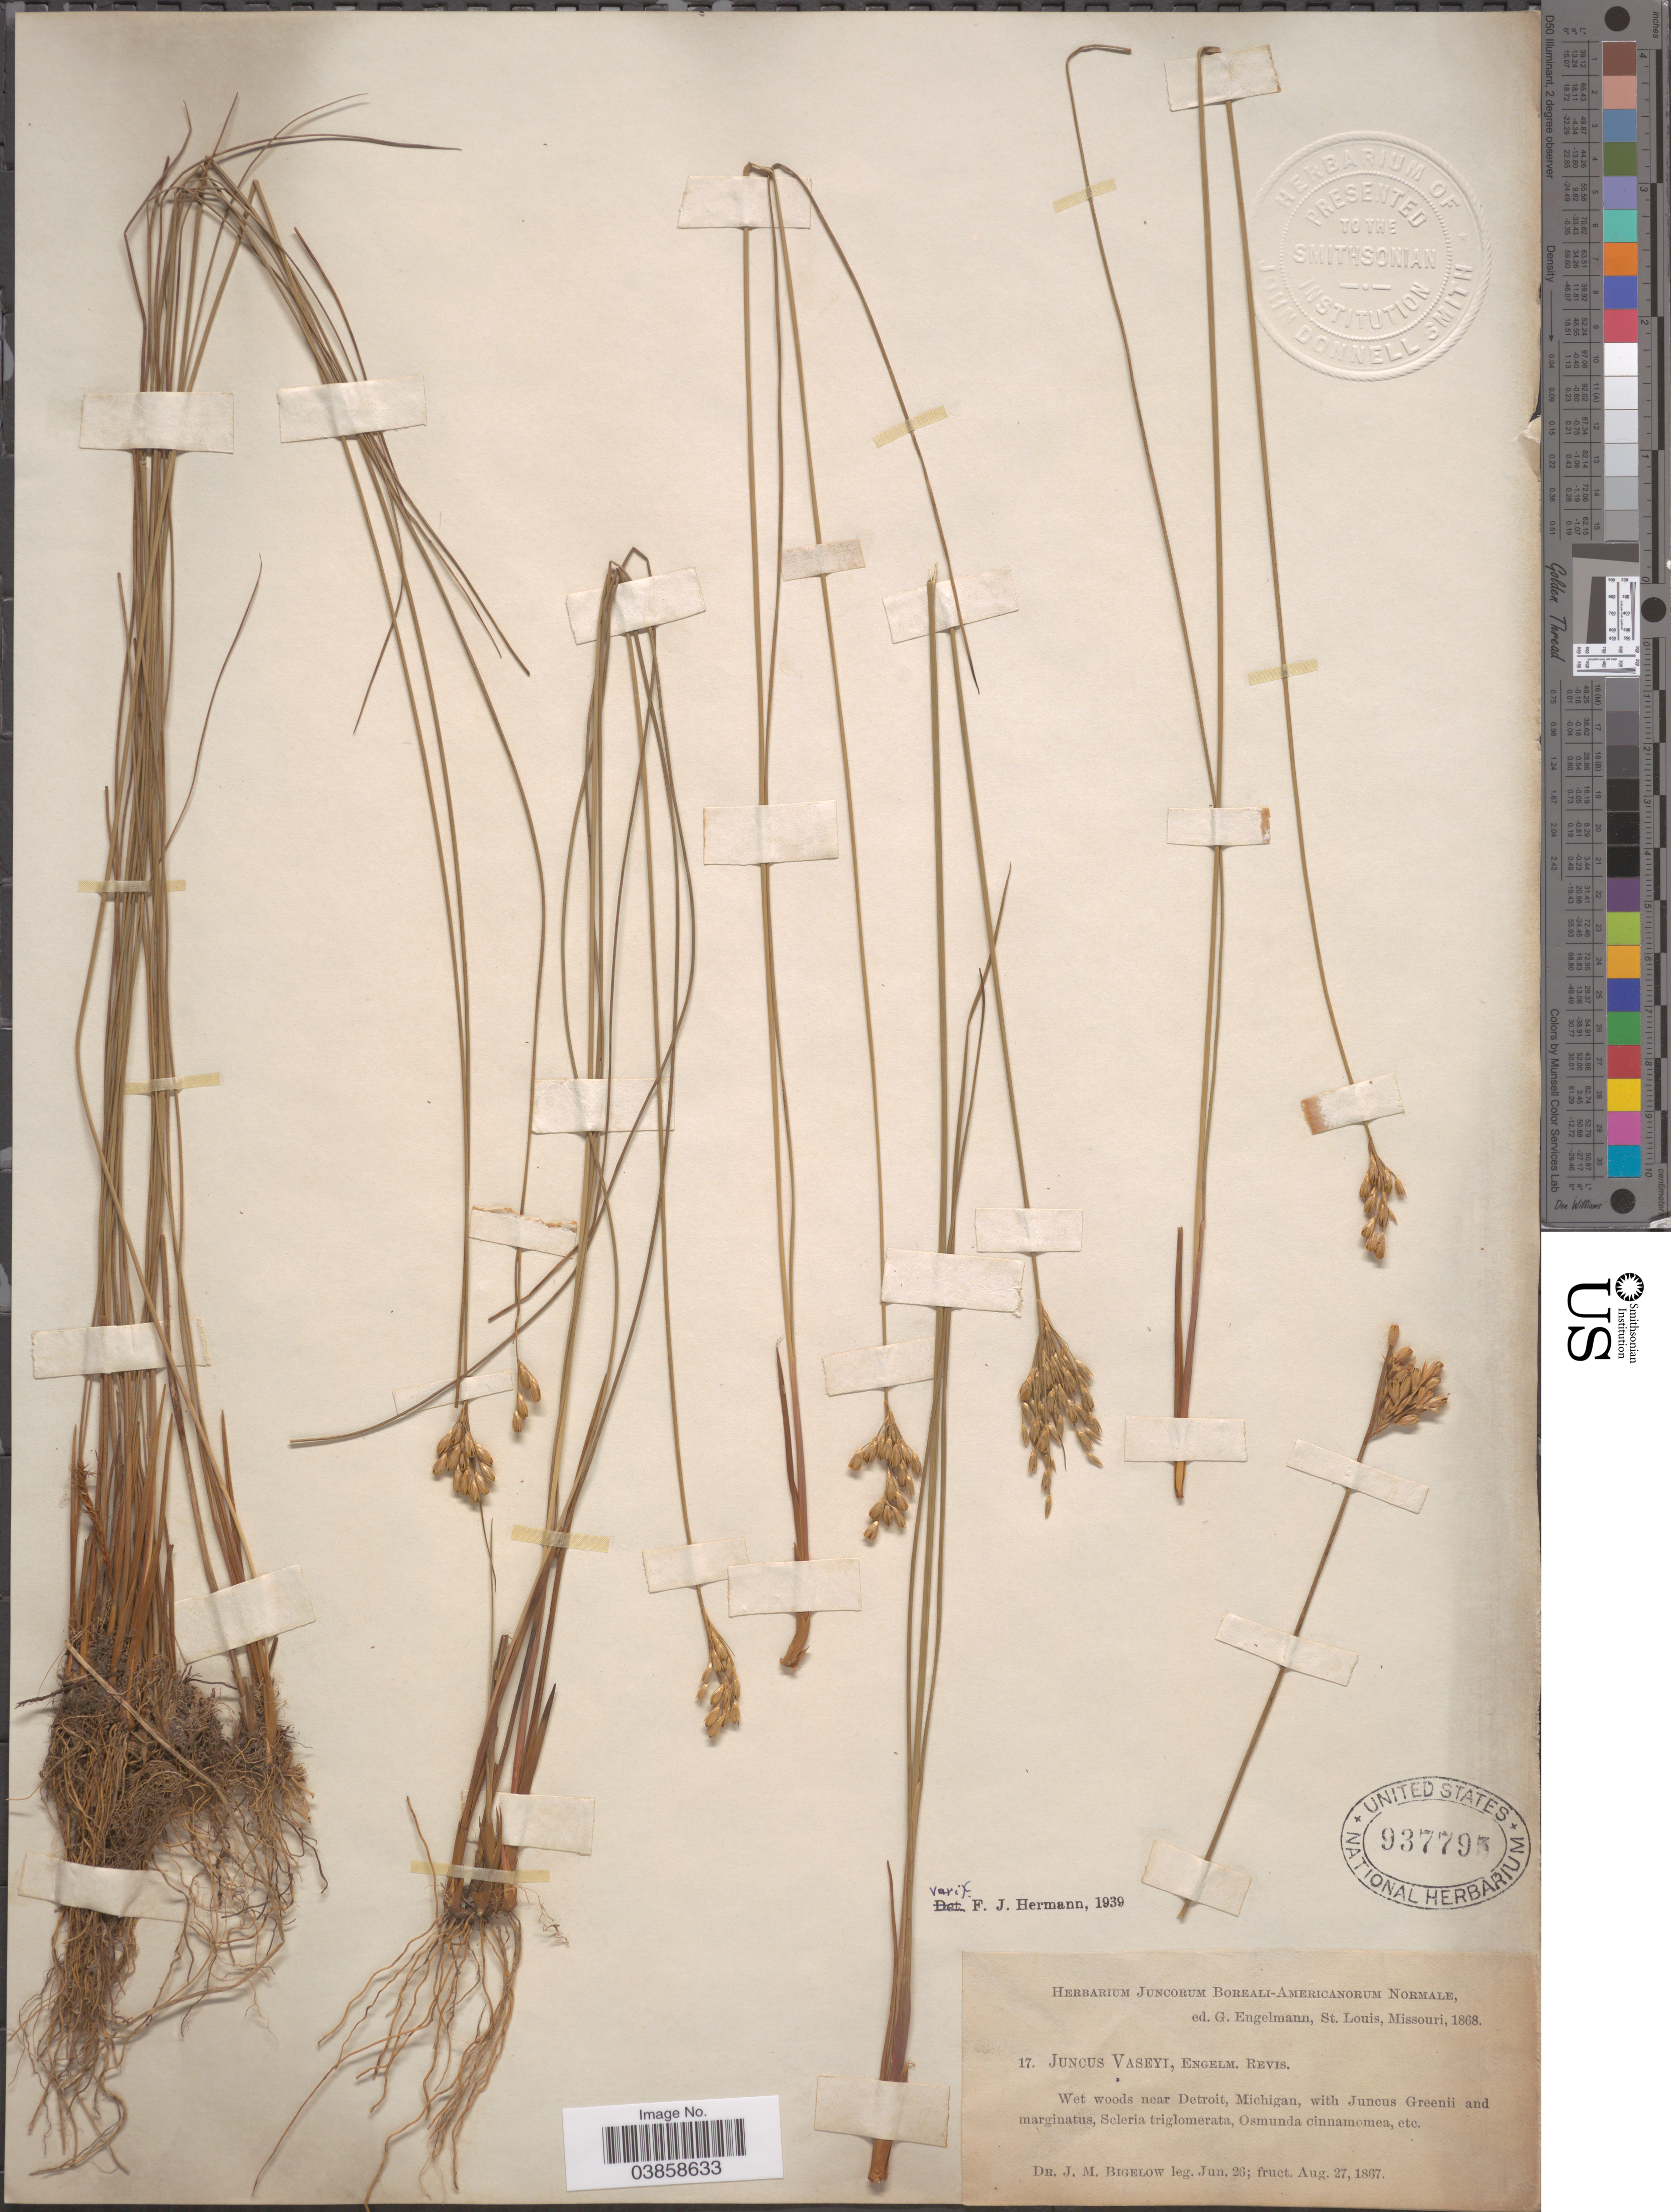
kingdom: Plantae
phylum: Tracheophyta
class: Liliopsida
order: Poales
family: Juncaceae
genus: Juncus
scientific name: Juncus vaseyi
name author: Engelm.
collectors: J. M. Bigelow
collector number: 17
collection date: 1867-06-26/1867-08-27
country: United States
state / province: Michigan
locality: Wet woods near Detroit.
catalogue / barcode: US 937795